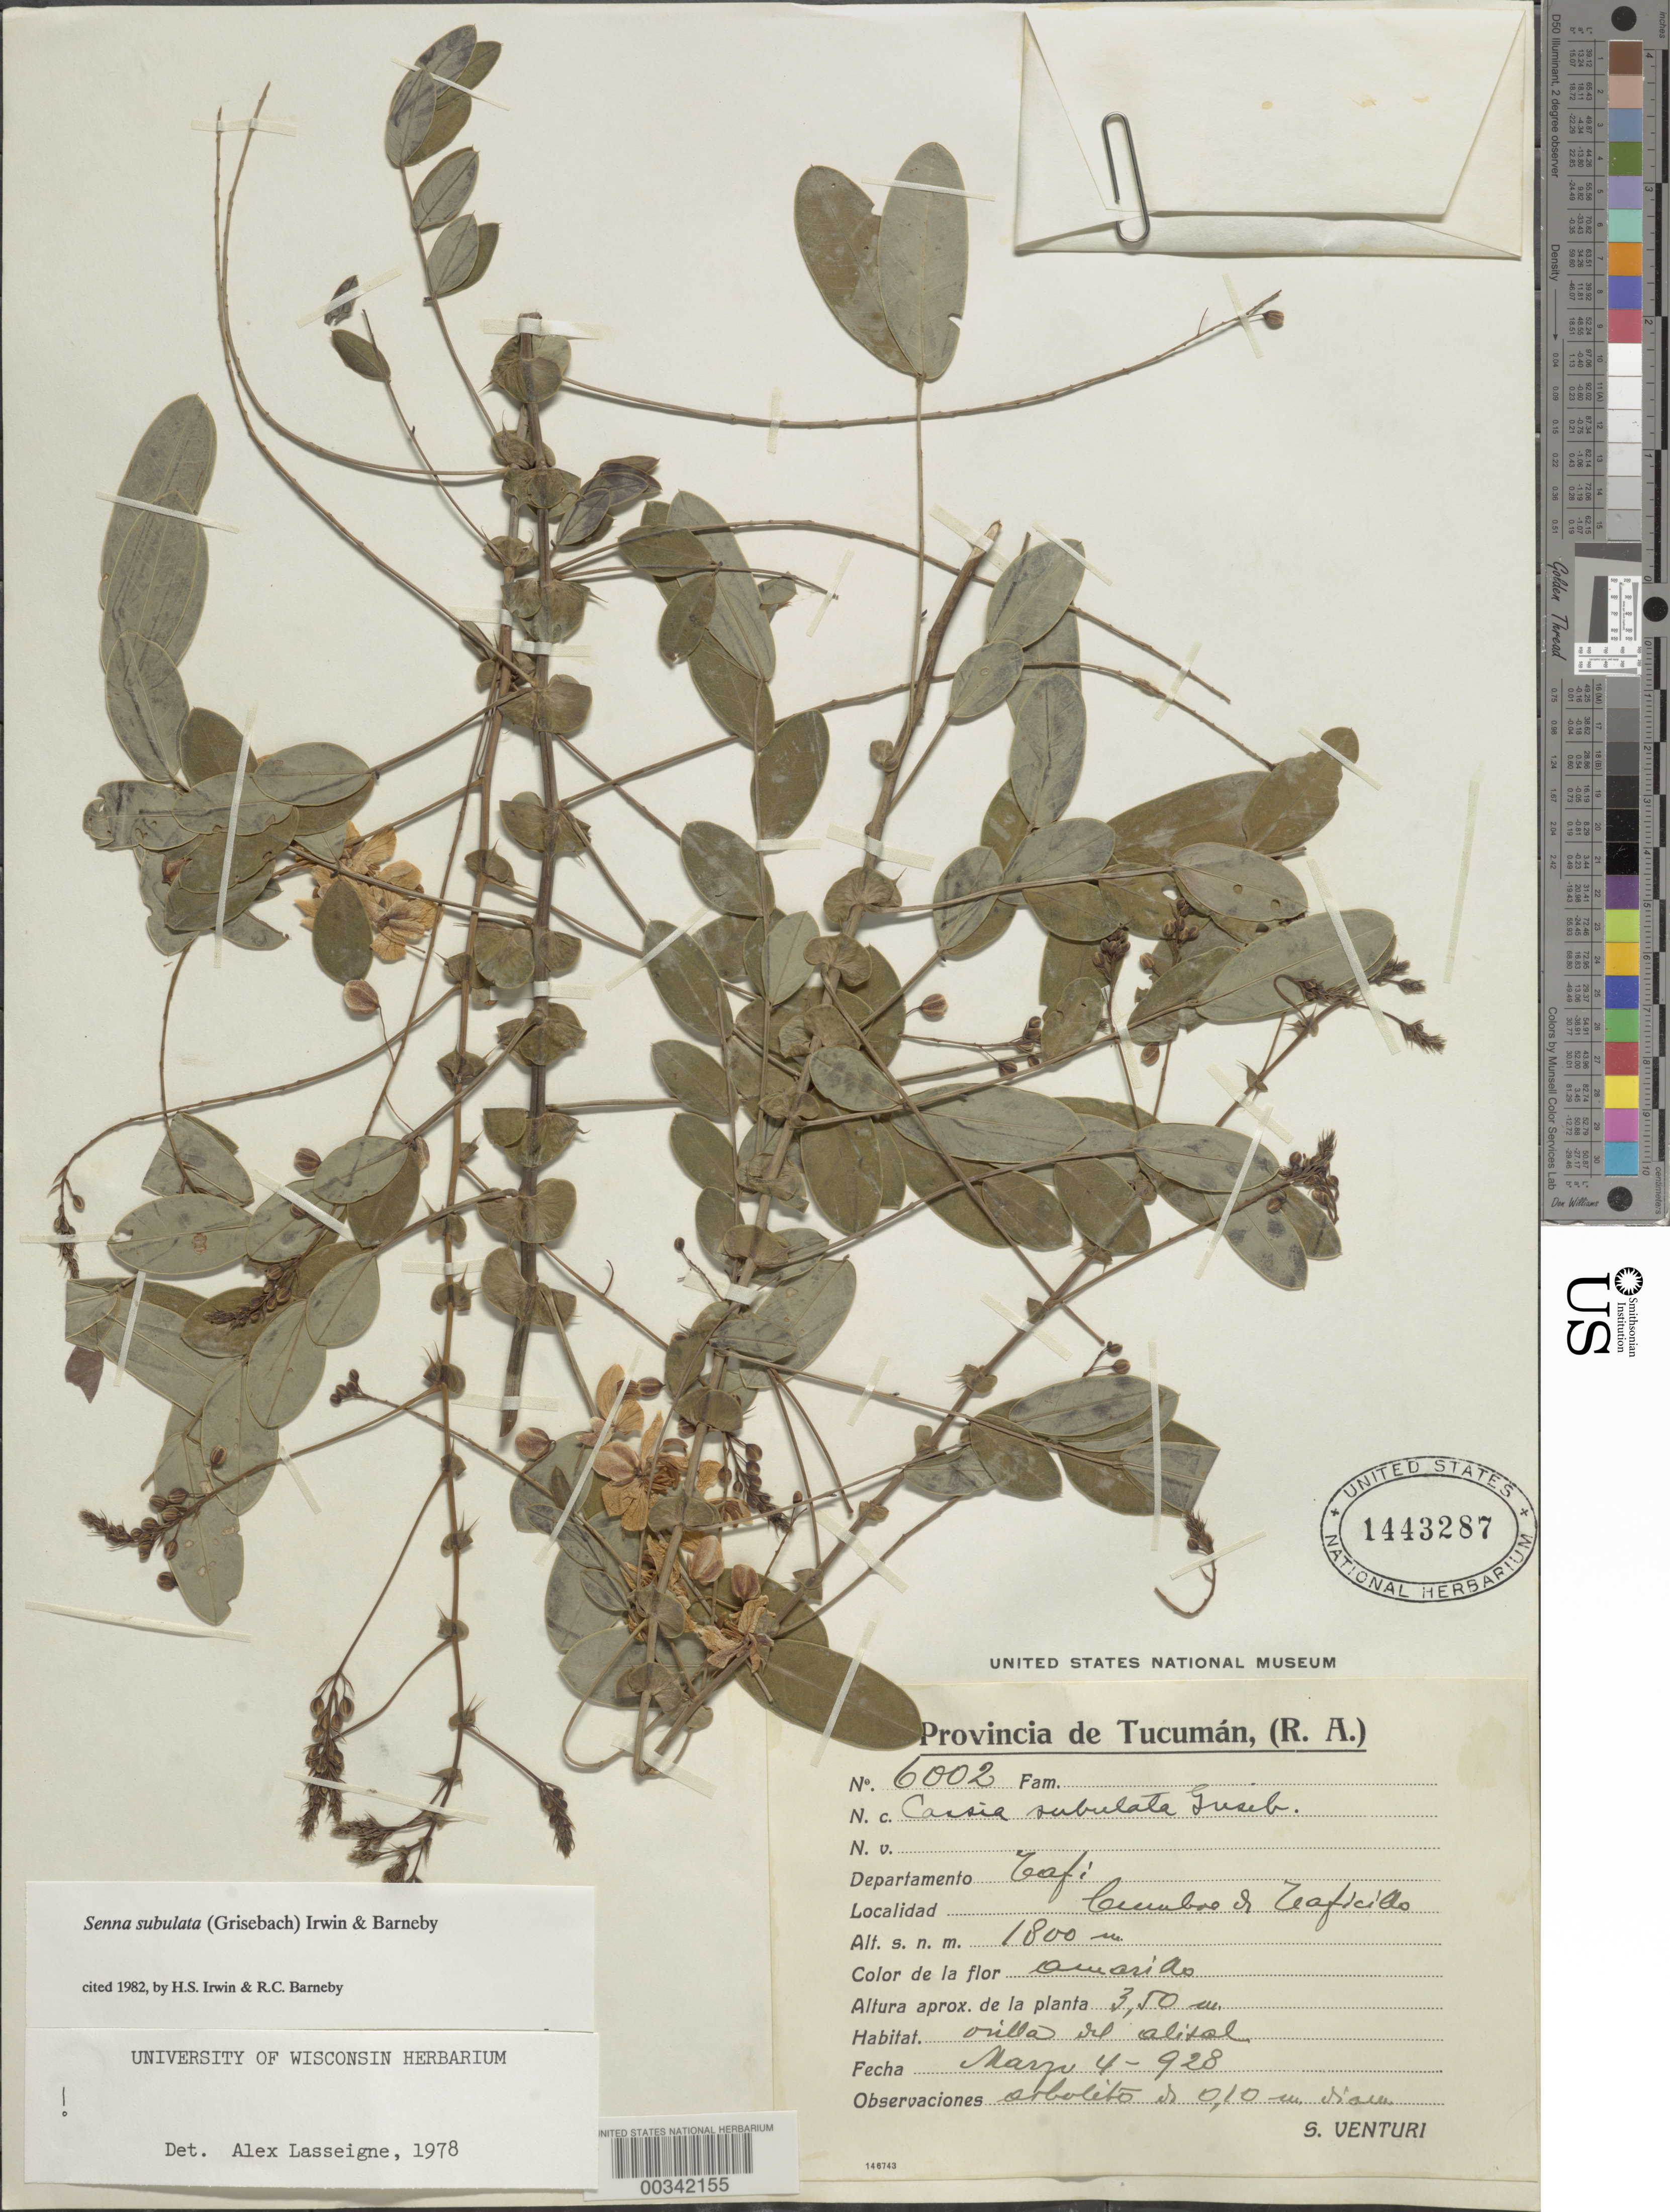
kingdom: Plantae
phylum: Tracheophyta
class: Magnoliopsida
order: Fabales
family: Fabaceae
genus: Senna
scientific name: Senna subulata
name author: (Griseb.) H.S. Irwin & Barneby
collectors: S. Venturi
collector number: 6002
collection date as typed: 04 May 1928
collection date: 1928-05-04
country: Argentina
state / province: Tucumán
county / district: Tafí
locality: Cumbre de Taficillo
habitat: Orilla del alital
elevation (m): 1800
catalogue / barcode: US 1443287